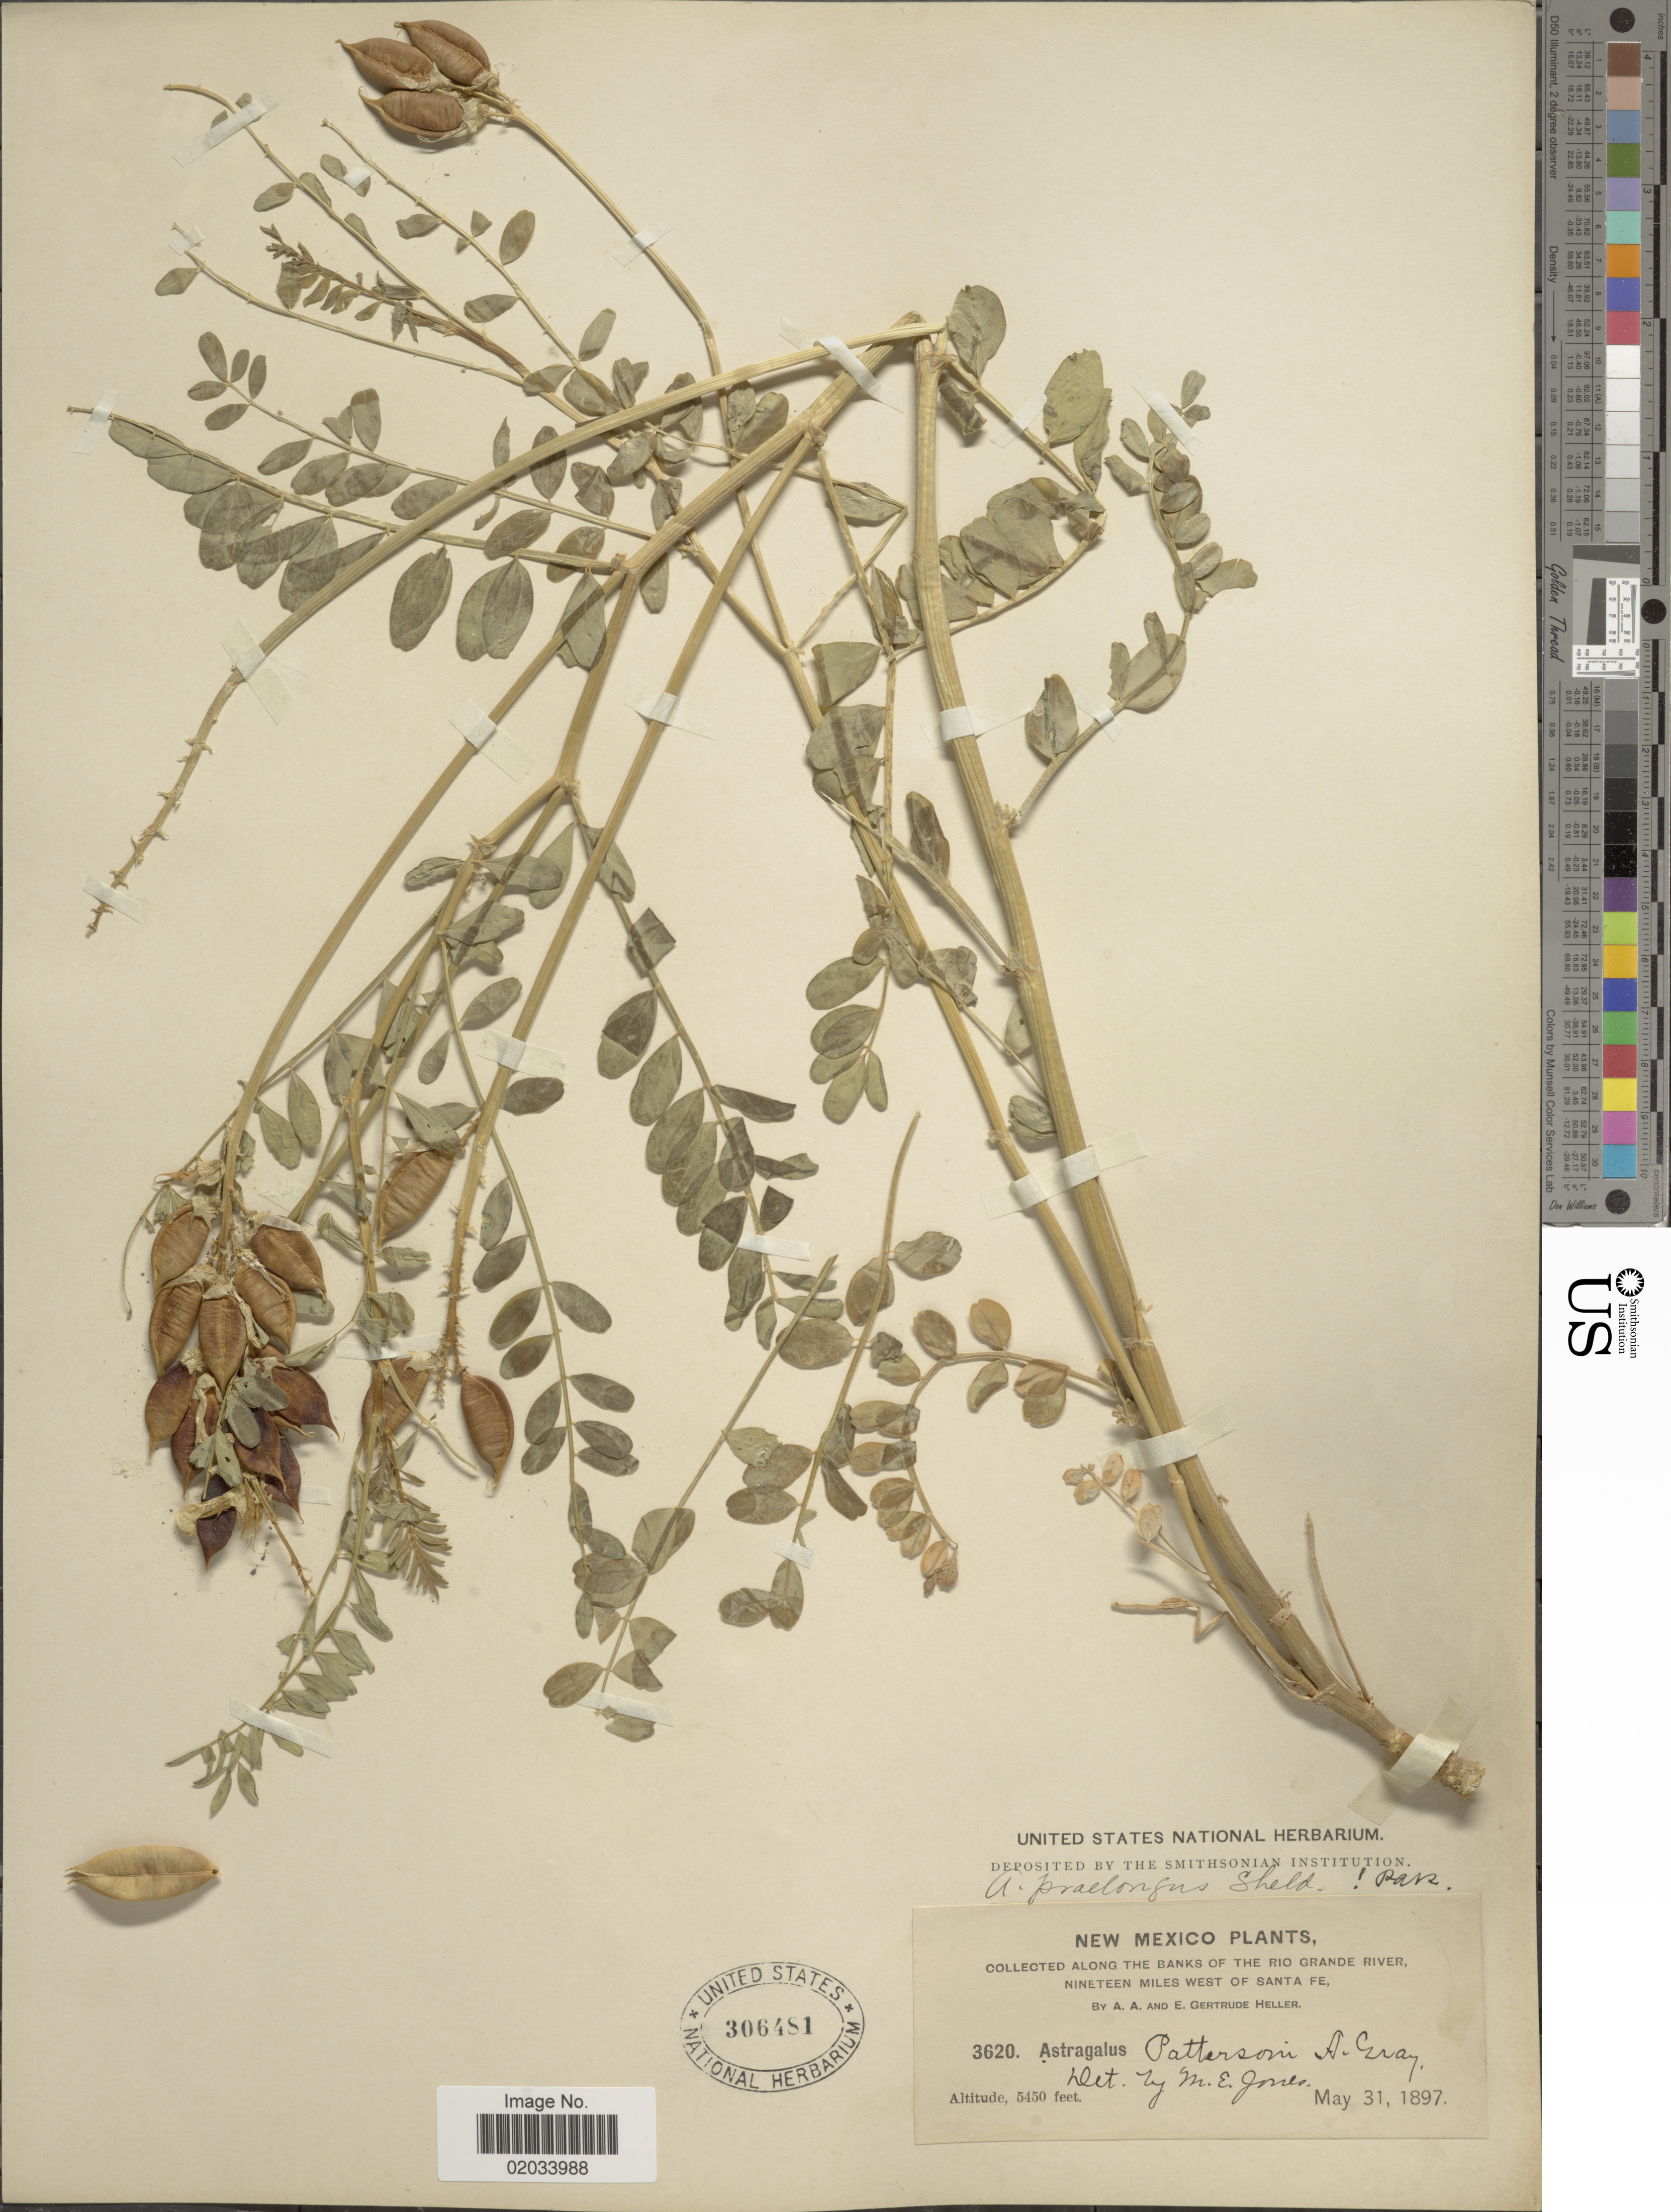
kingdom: Plantae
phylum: Tracheophyta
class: Magnoliopsida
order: Fabales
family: Fabaceae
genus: Astragalus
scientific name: Astragalus praelongus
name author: E. Sheld.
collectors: A. A. Heller & E. Gertrude Heller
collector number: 3620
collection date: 1897-05-31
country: United States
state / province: New Mexico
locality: Along the banks of the Rio Grande River, nineteen miles west of Santa Fe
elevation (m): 1661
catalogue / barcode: US 306481